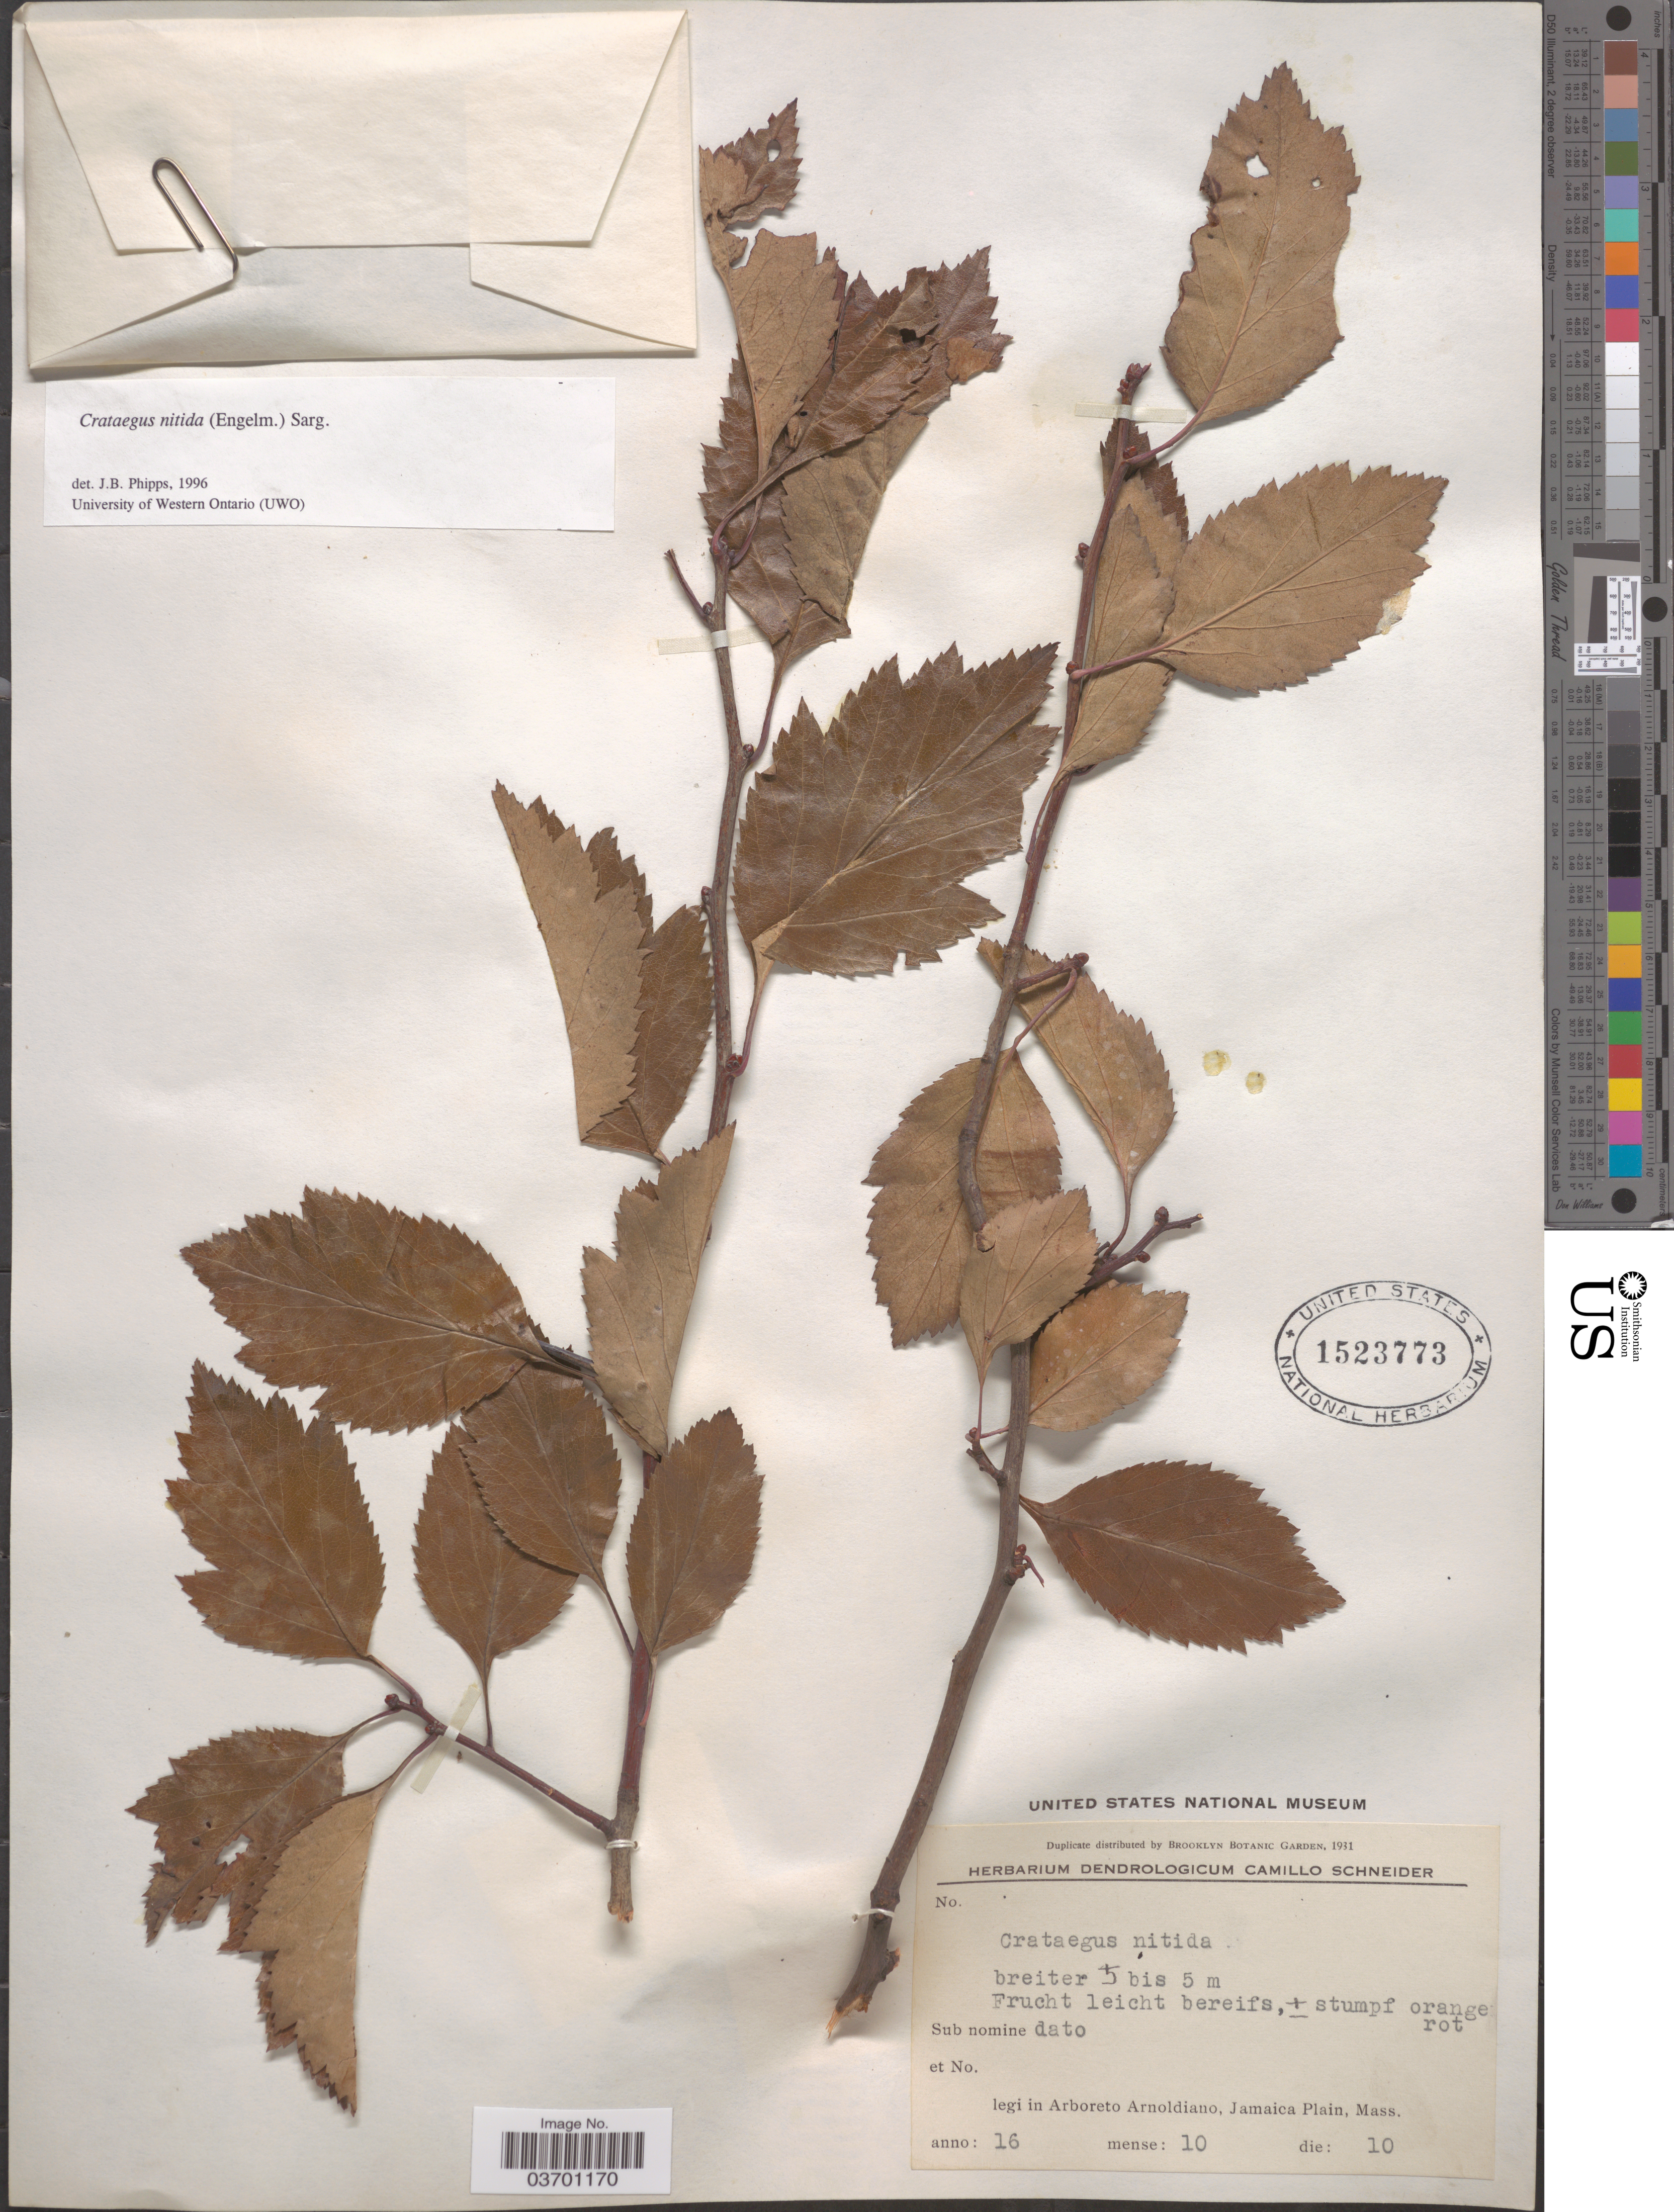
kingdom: Plantae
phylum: Tracheophyta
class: Magnoliopsida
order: Rosales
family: Rosaceae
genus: Crataegus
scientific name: Crataegus nitida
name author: (Engelm. ex Britton & N.E. Br.) Sarg.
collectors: ex herb. Dendrologicum C. Schneider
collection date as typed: Transcribed d/m/y: 10/10/16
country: United States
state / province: Massachusetts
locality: Arboreto Arnoldiano, Jamaica Plain.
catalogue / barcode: US 1523773